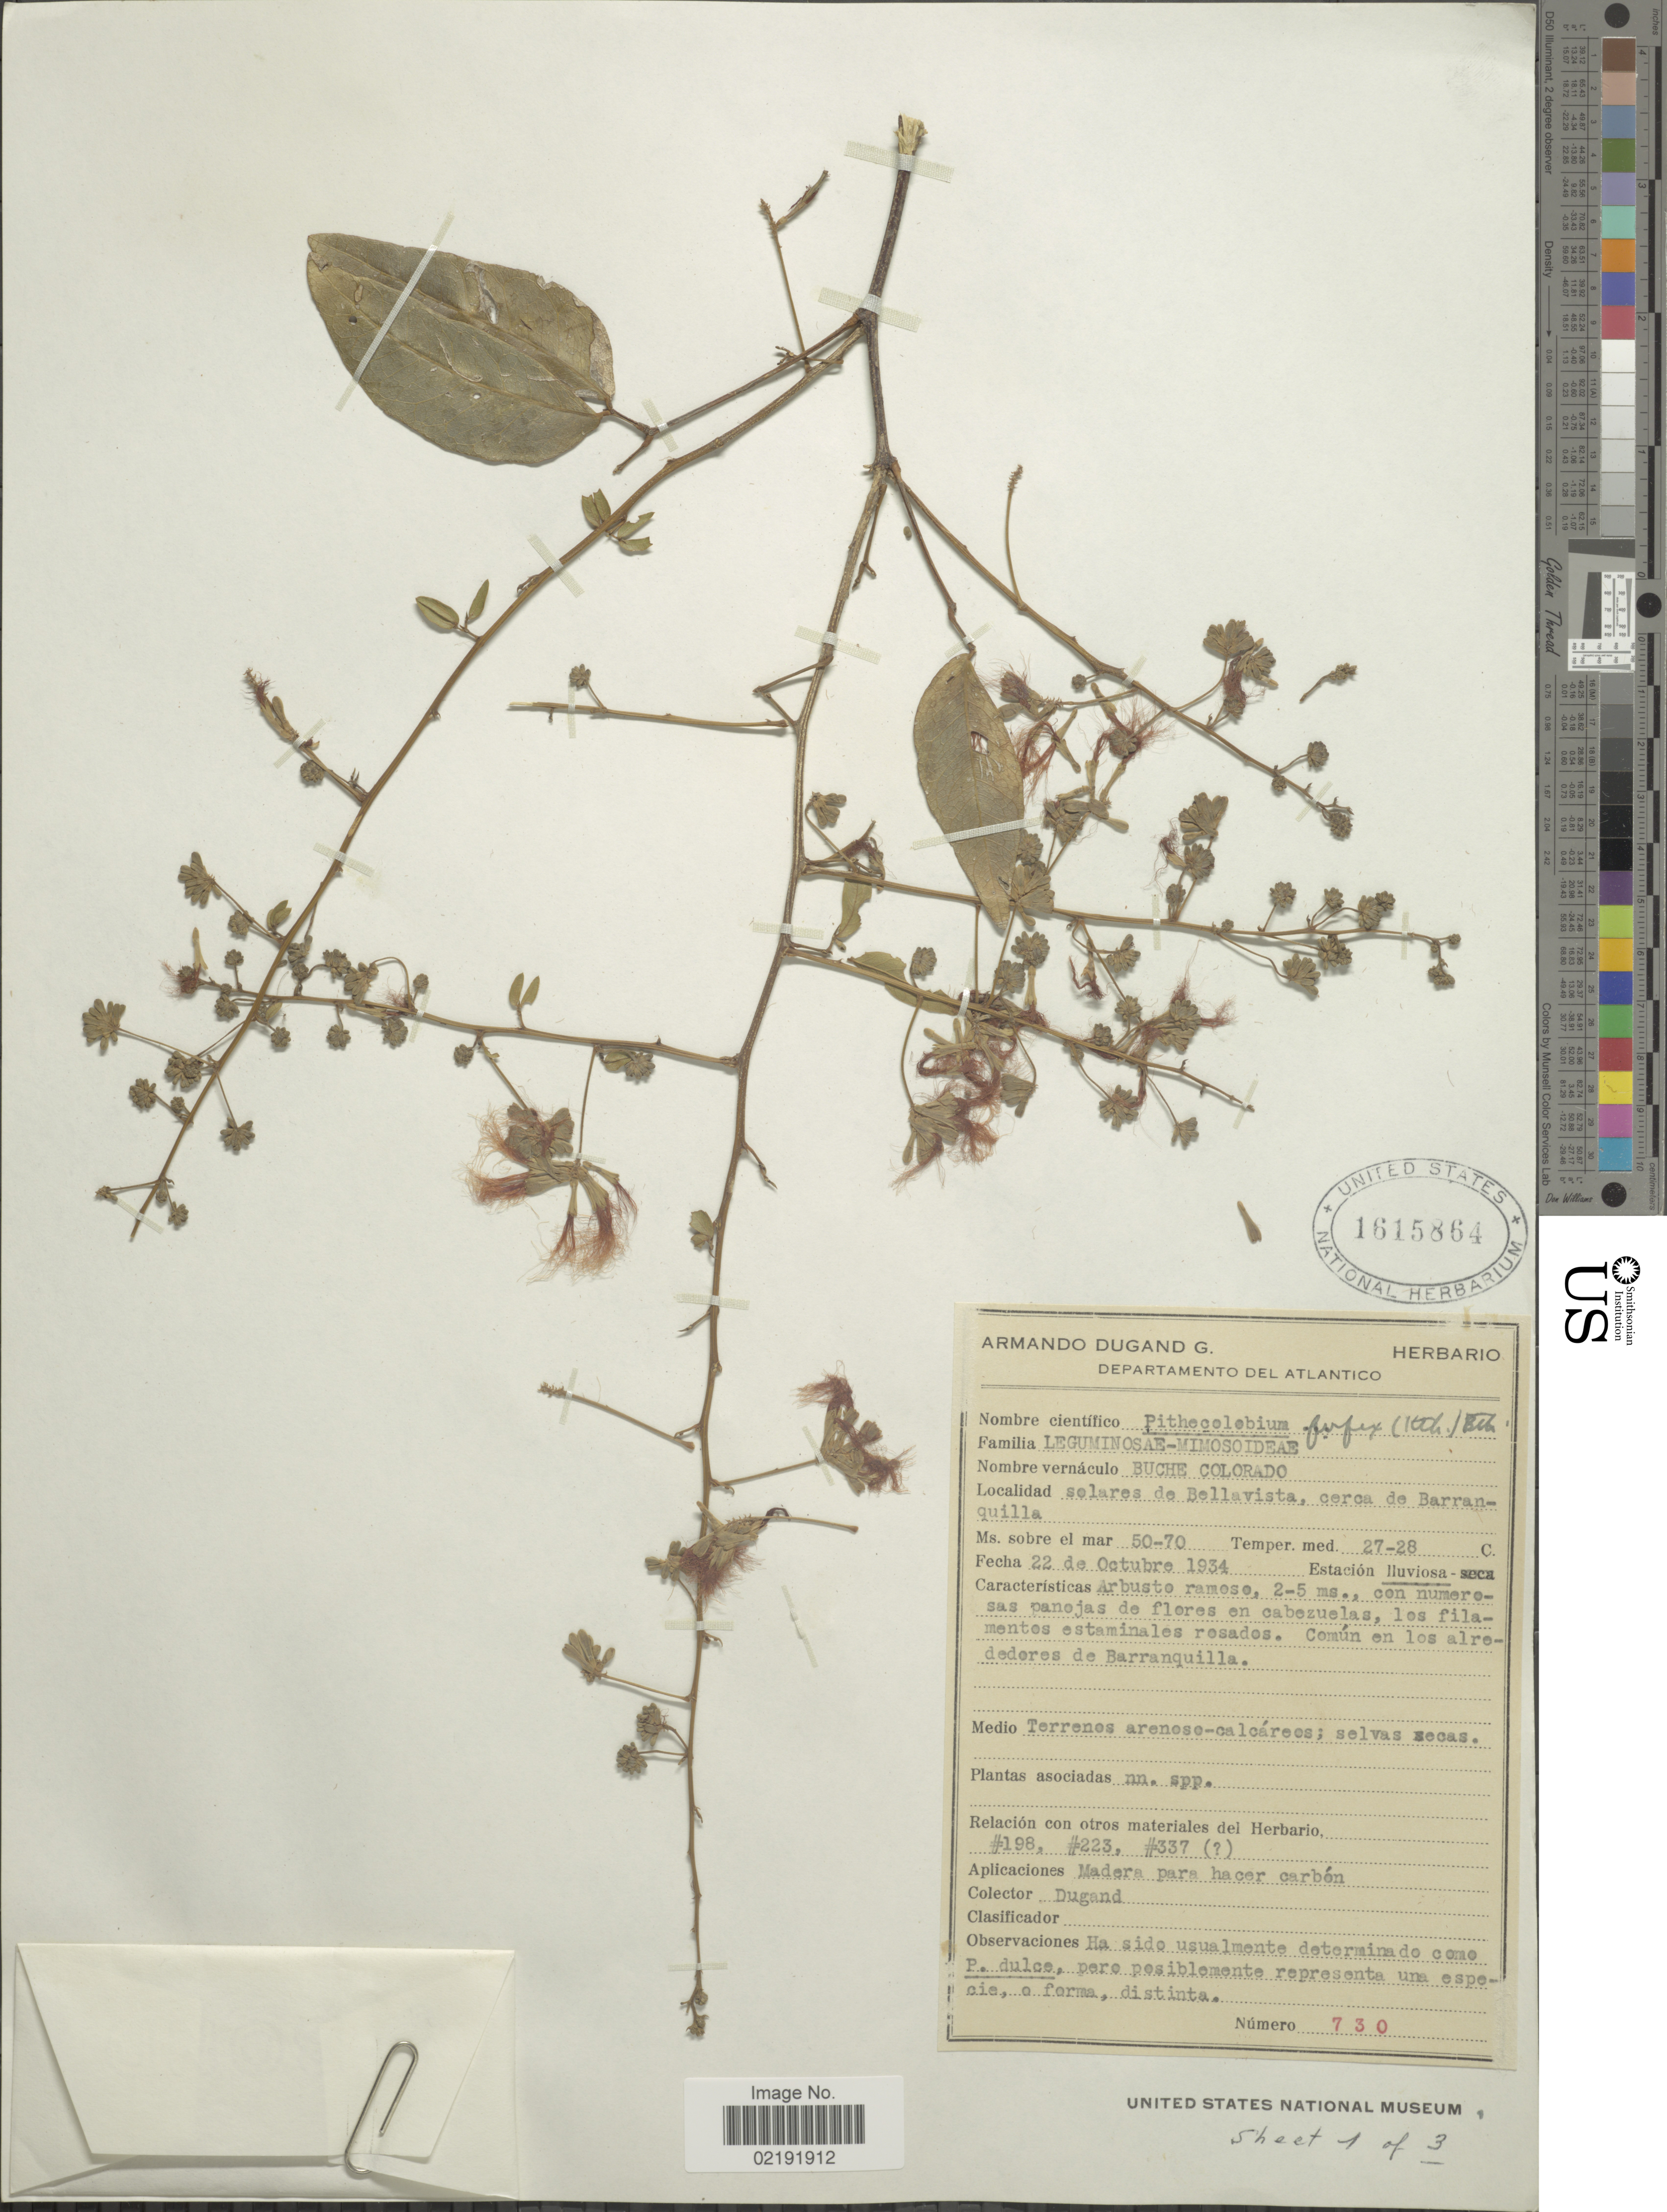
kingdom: Plantae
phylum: Tracheophyta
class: Magnoliopsida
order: Fabales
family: Fabaceae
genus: Pithecellobium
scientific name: Pithecellobium roseum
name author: (Vahl) Barneby & J.W. Grimes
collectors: A. Dugand G.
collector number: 730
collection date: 1934-10-22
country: Colombia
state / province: Atlántico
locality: Departamento del Atlantico. Selares de Bellavista, cerca de Barranquilla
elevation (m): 50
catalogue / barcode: US 1615864